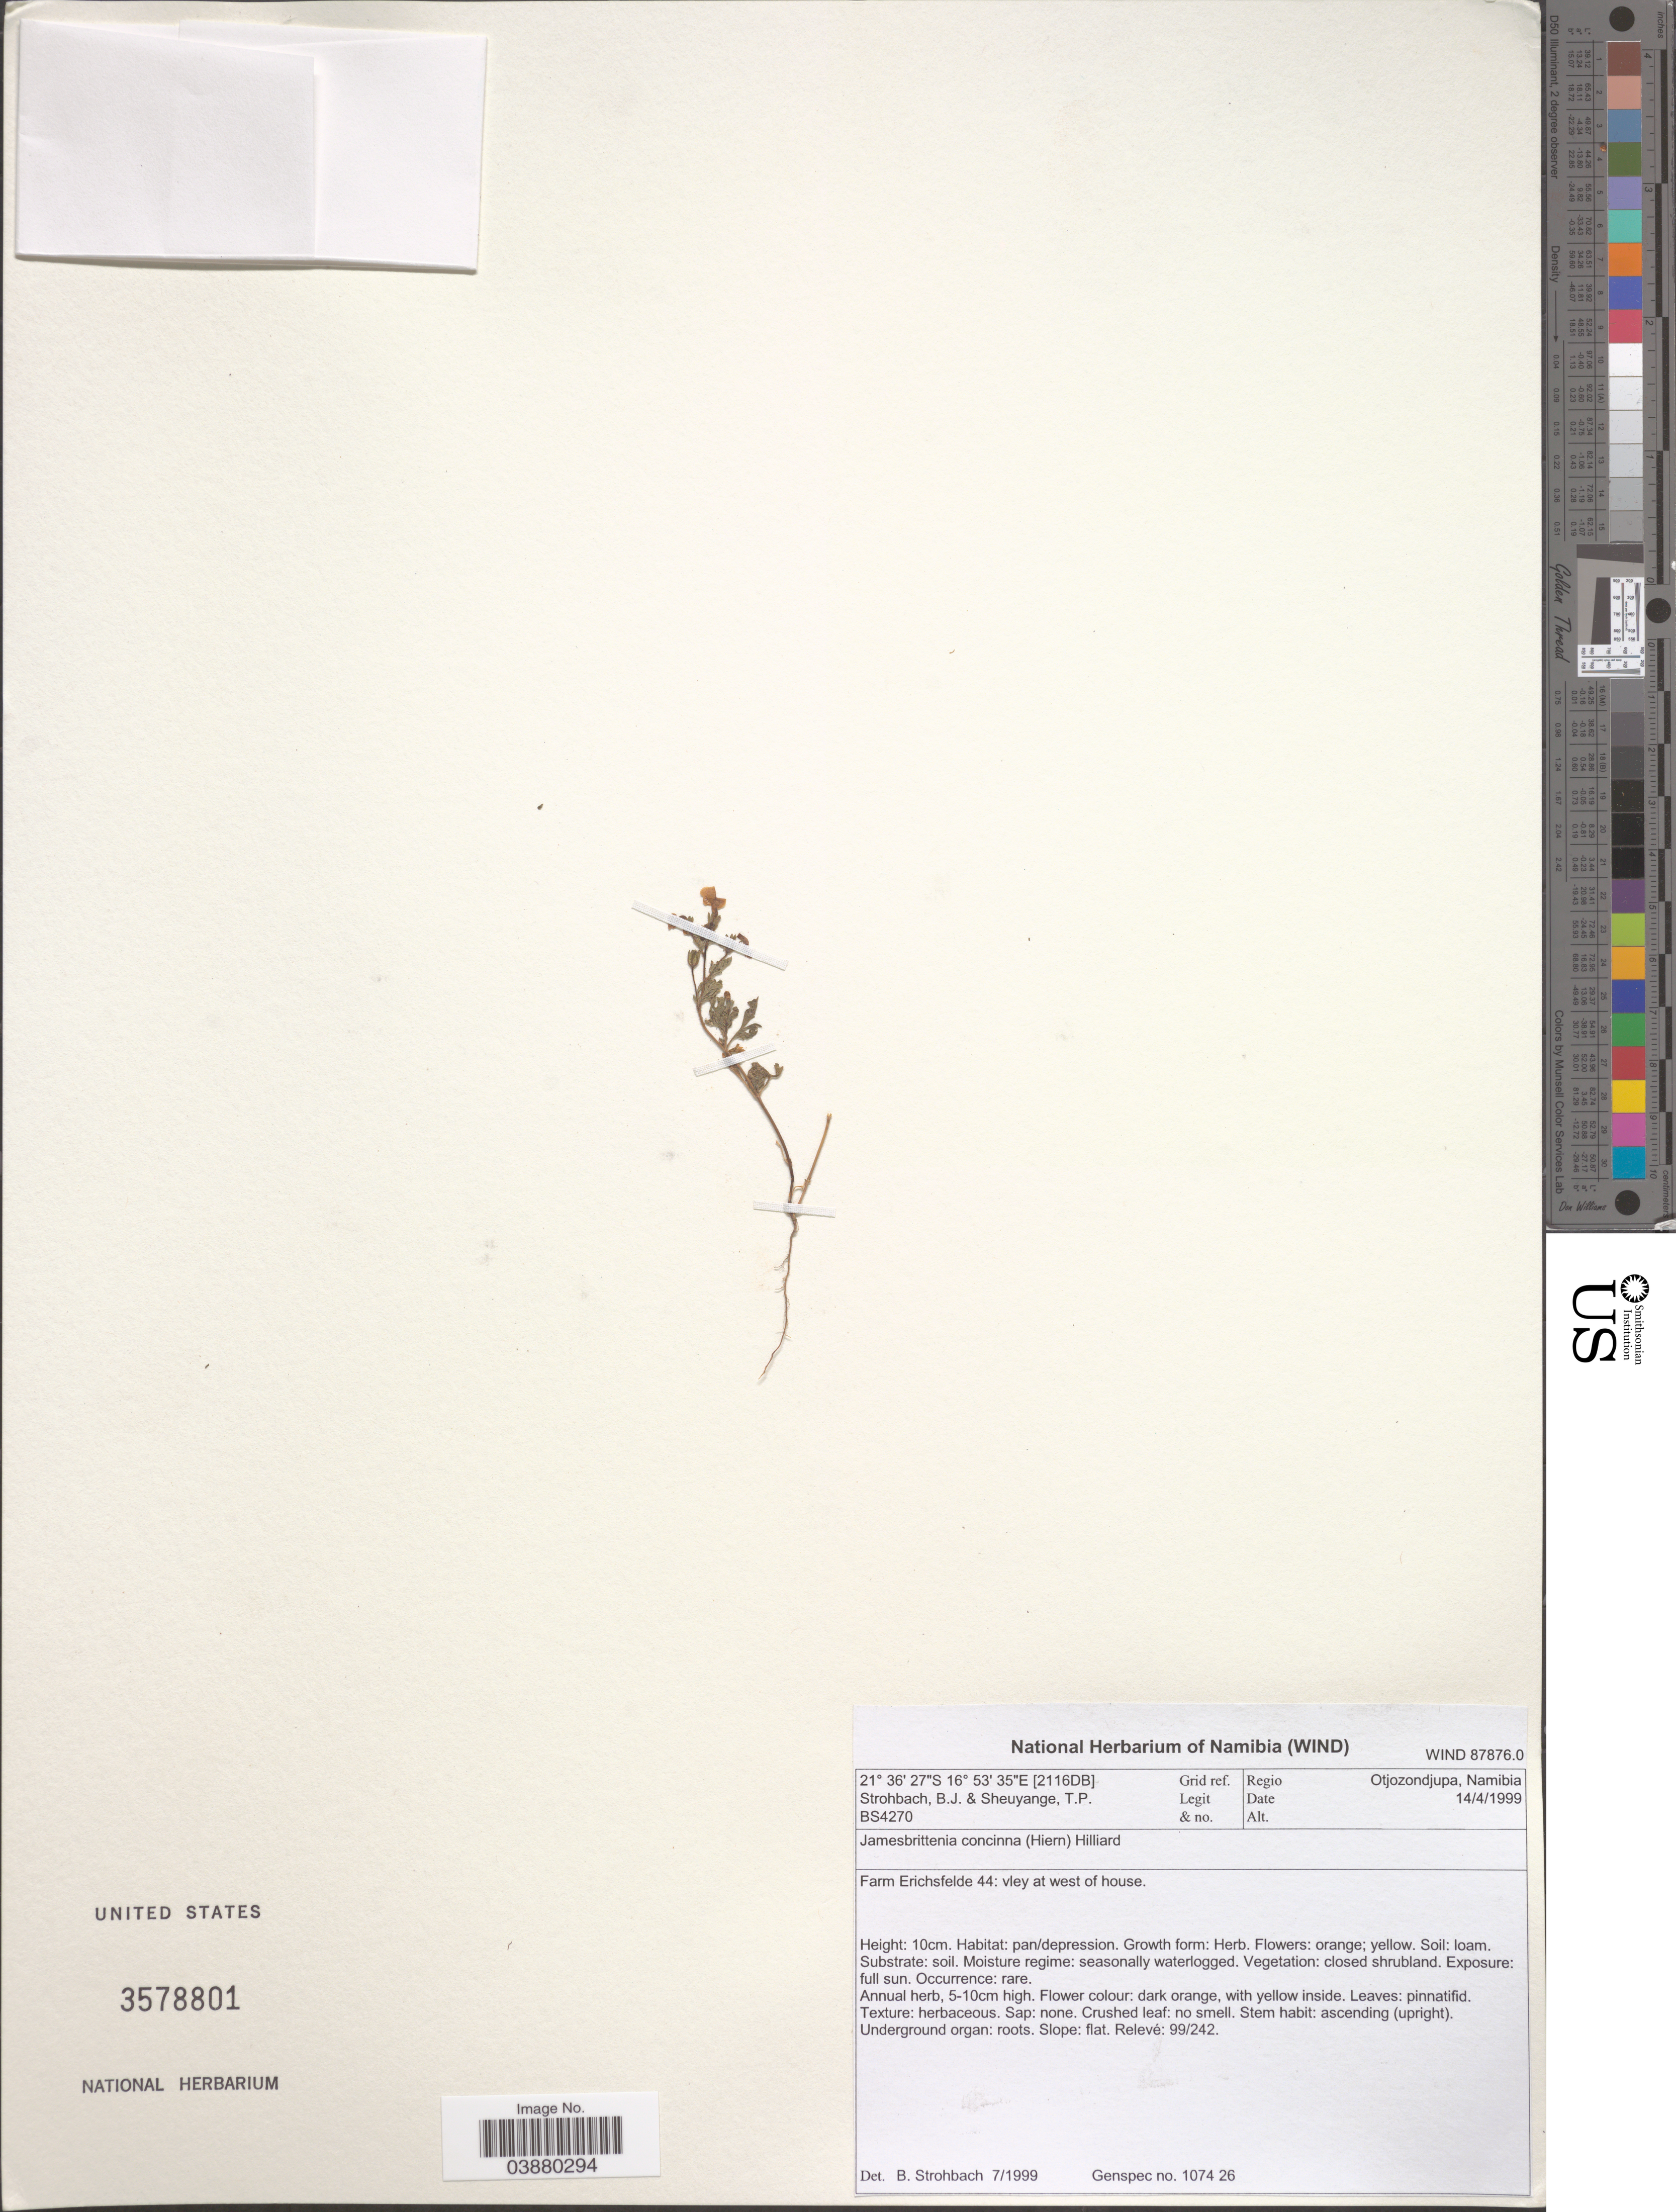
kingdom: Plantae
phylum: Tracheophyta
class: Magnoliopsida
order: Lamiales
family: Scrophulariaceae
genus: Jamesbrittenia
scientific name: Jamesbrittenia concinna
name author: (Hiern) Hilliard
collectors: B. Strohbach & T. Sheuyange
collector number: BS4270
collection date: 1999-04-14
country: Namibia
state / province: Otjozondjupa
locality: [2116DB] Grid ref. Regio Otjozondjupa. Farm Erichsfelde 44; vley at west of house.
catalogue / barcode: US 3578801